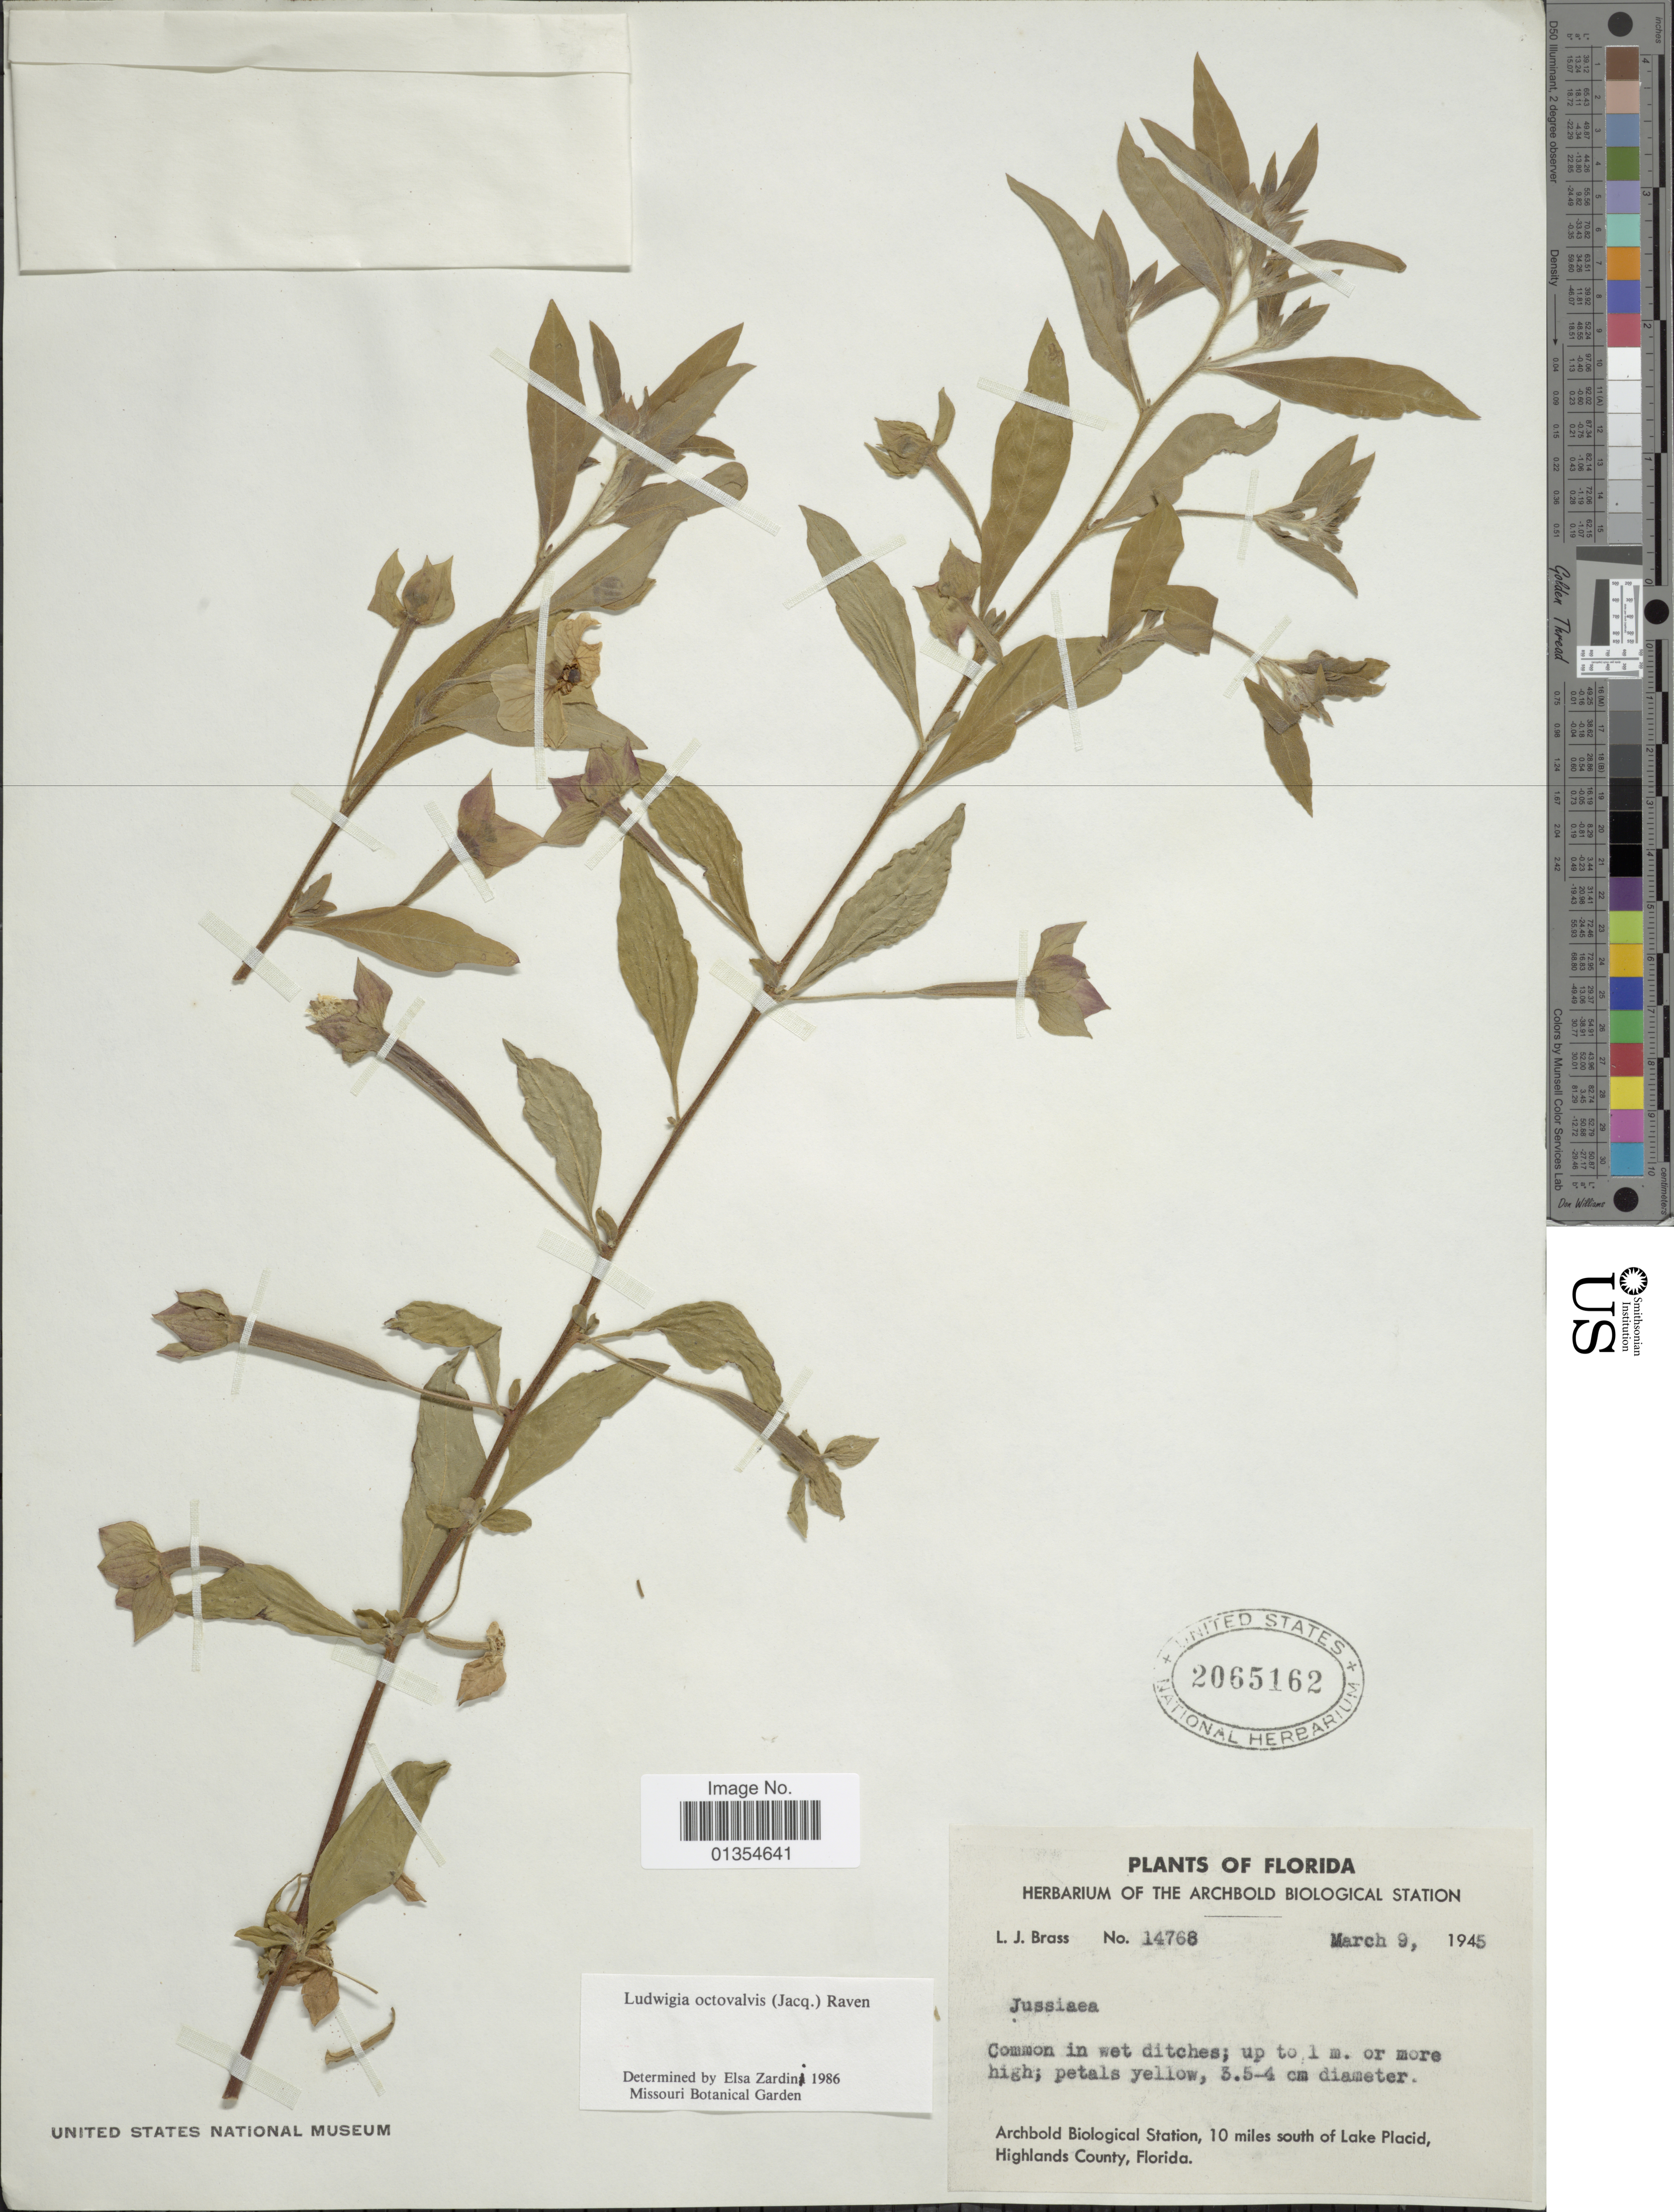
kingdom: Plantae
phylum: Tracheophyta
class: Magnoliopsida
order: Myrtales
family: Onagraceae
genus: Ludwigia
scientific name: Ludwigia octovalvis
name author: (Jacq.) P.H. Raven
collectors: L. J. Brass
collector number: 14768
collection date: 1945-03-09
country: United States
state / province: Florida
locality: Archbold Biological Station, 10 miles south of Lake Placid, Highlands County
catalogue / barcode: US 2065162